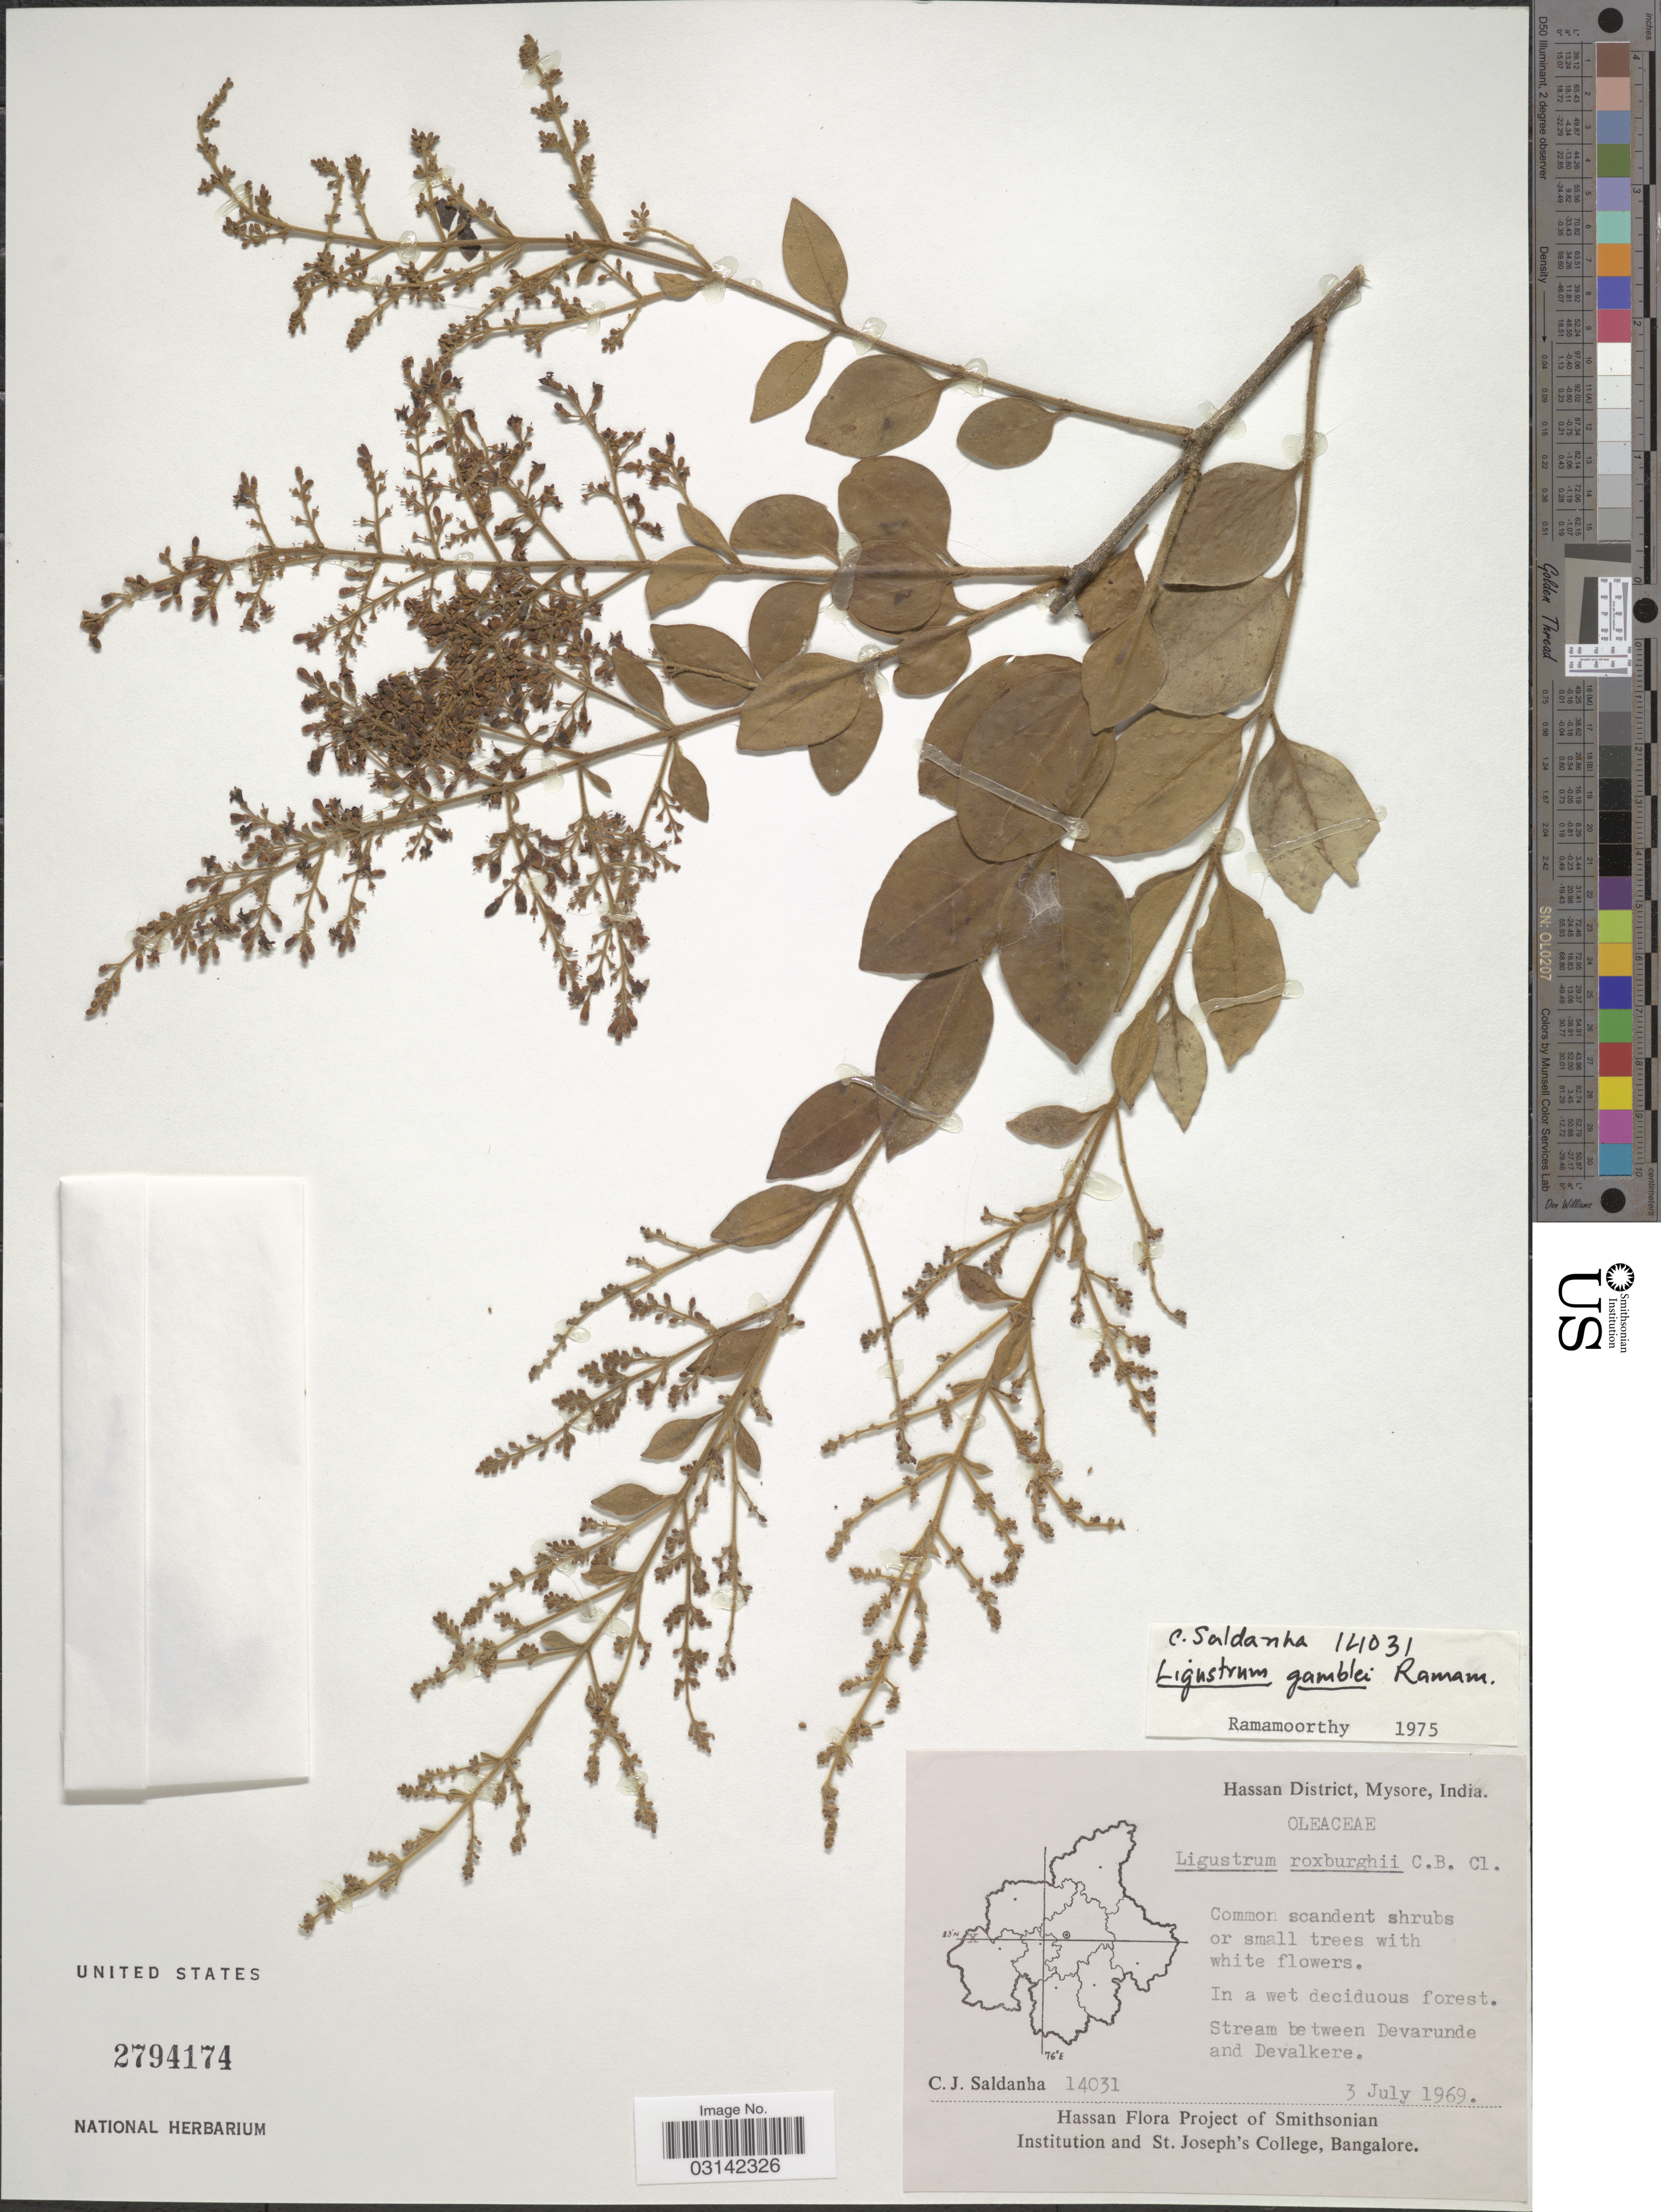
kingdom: Plantae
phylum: Tracheophyta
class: Magnoliopsida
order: Lamiales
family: Oleaceae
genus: Ligustrum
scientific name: Ligustrum gamblei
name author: Ramamoorthy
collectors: C. J. Saldanha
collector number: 14031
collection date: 1969-07-03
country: India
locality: Hassan District, Mysore. Stream between Devarunde and Devalkere.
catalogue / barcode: US 2794174